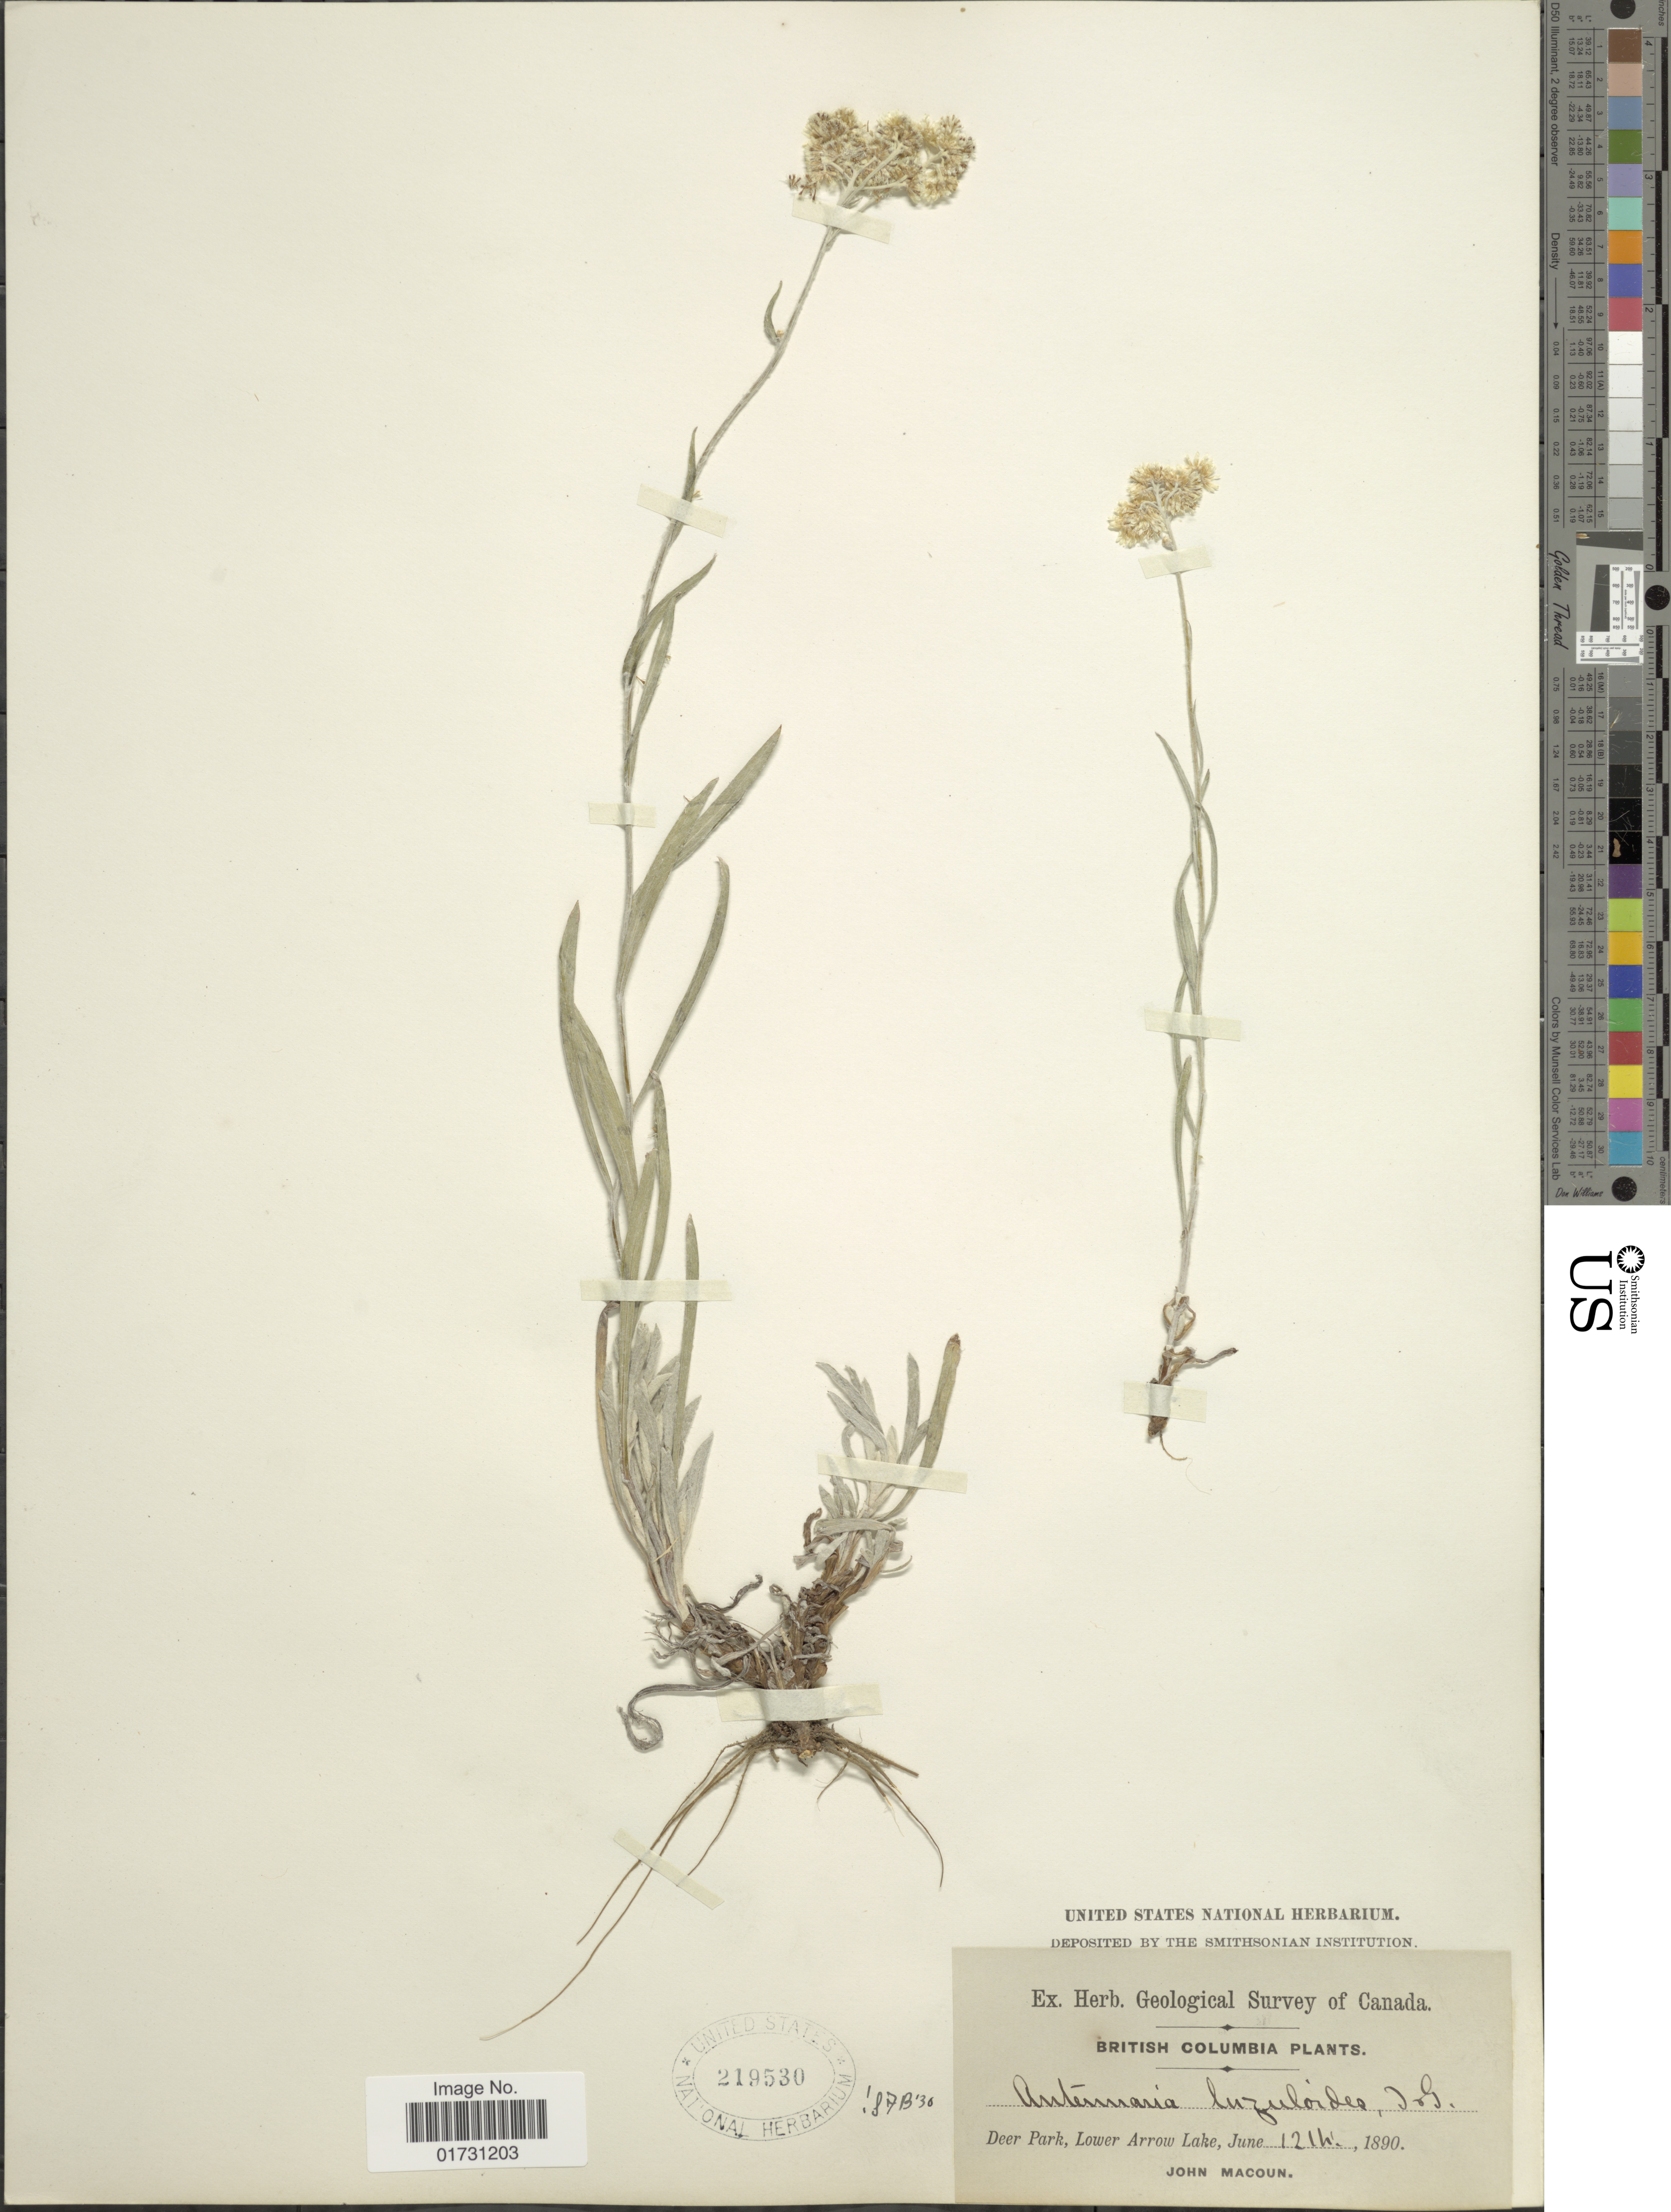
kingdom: Plantae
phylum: Tracheophyta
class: Magnoliopsida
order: Asterales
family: Asteraceae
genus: Antennaria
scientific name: Antennaria luzuloides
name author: Torr. & A. Gray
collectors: J. Macoun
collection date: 1890-06-12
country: Canada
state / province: British Columbia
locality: Deer Park, Lower Arrow Lake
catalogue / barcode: US 219530